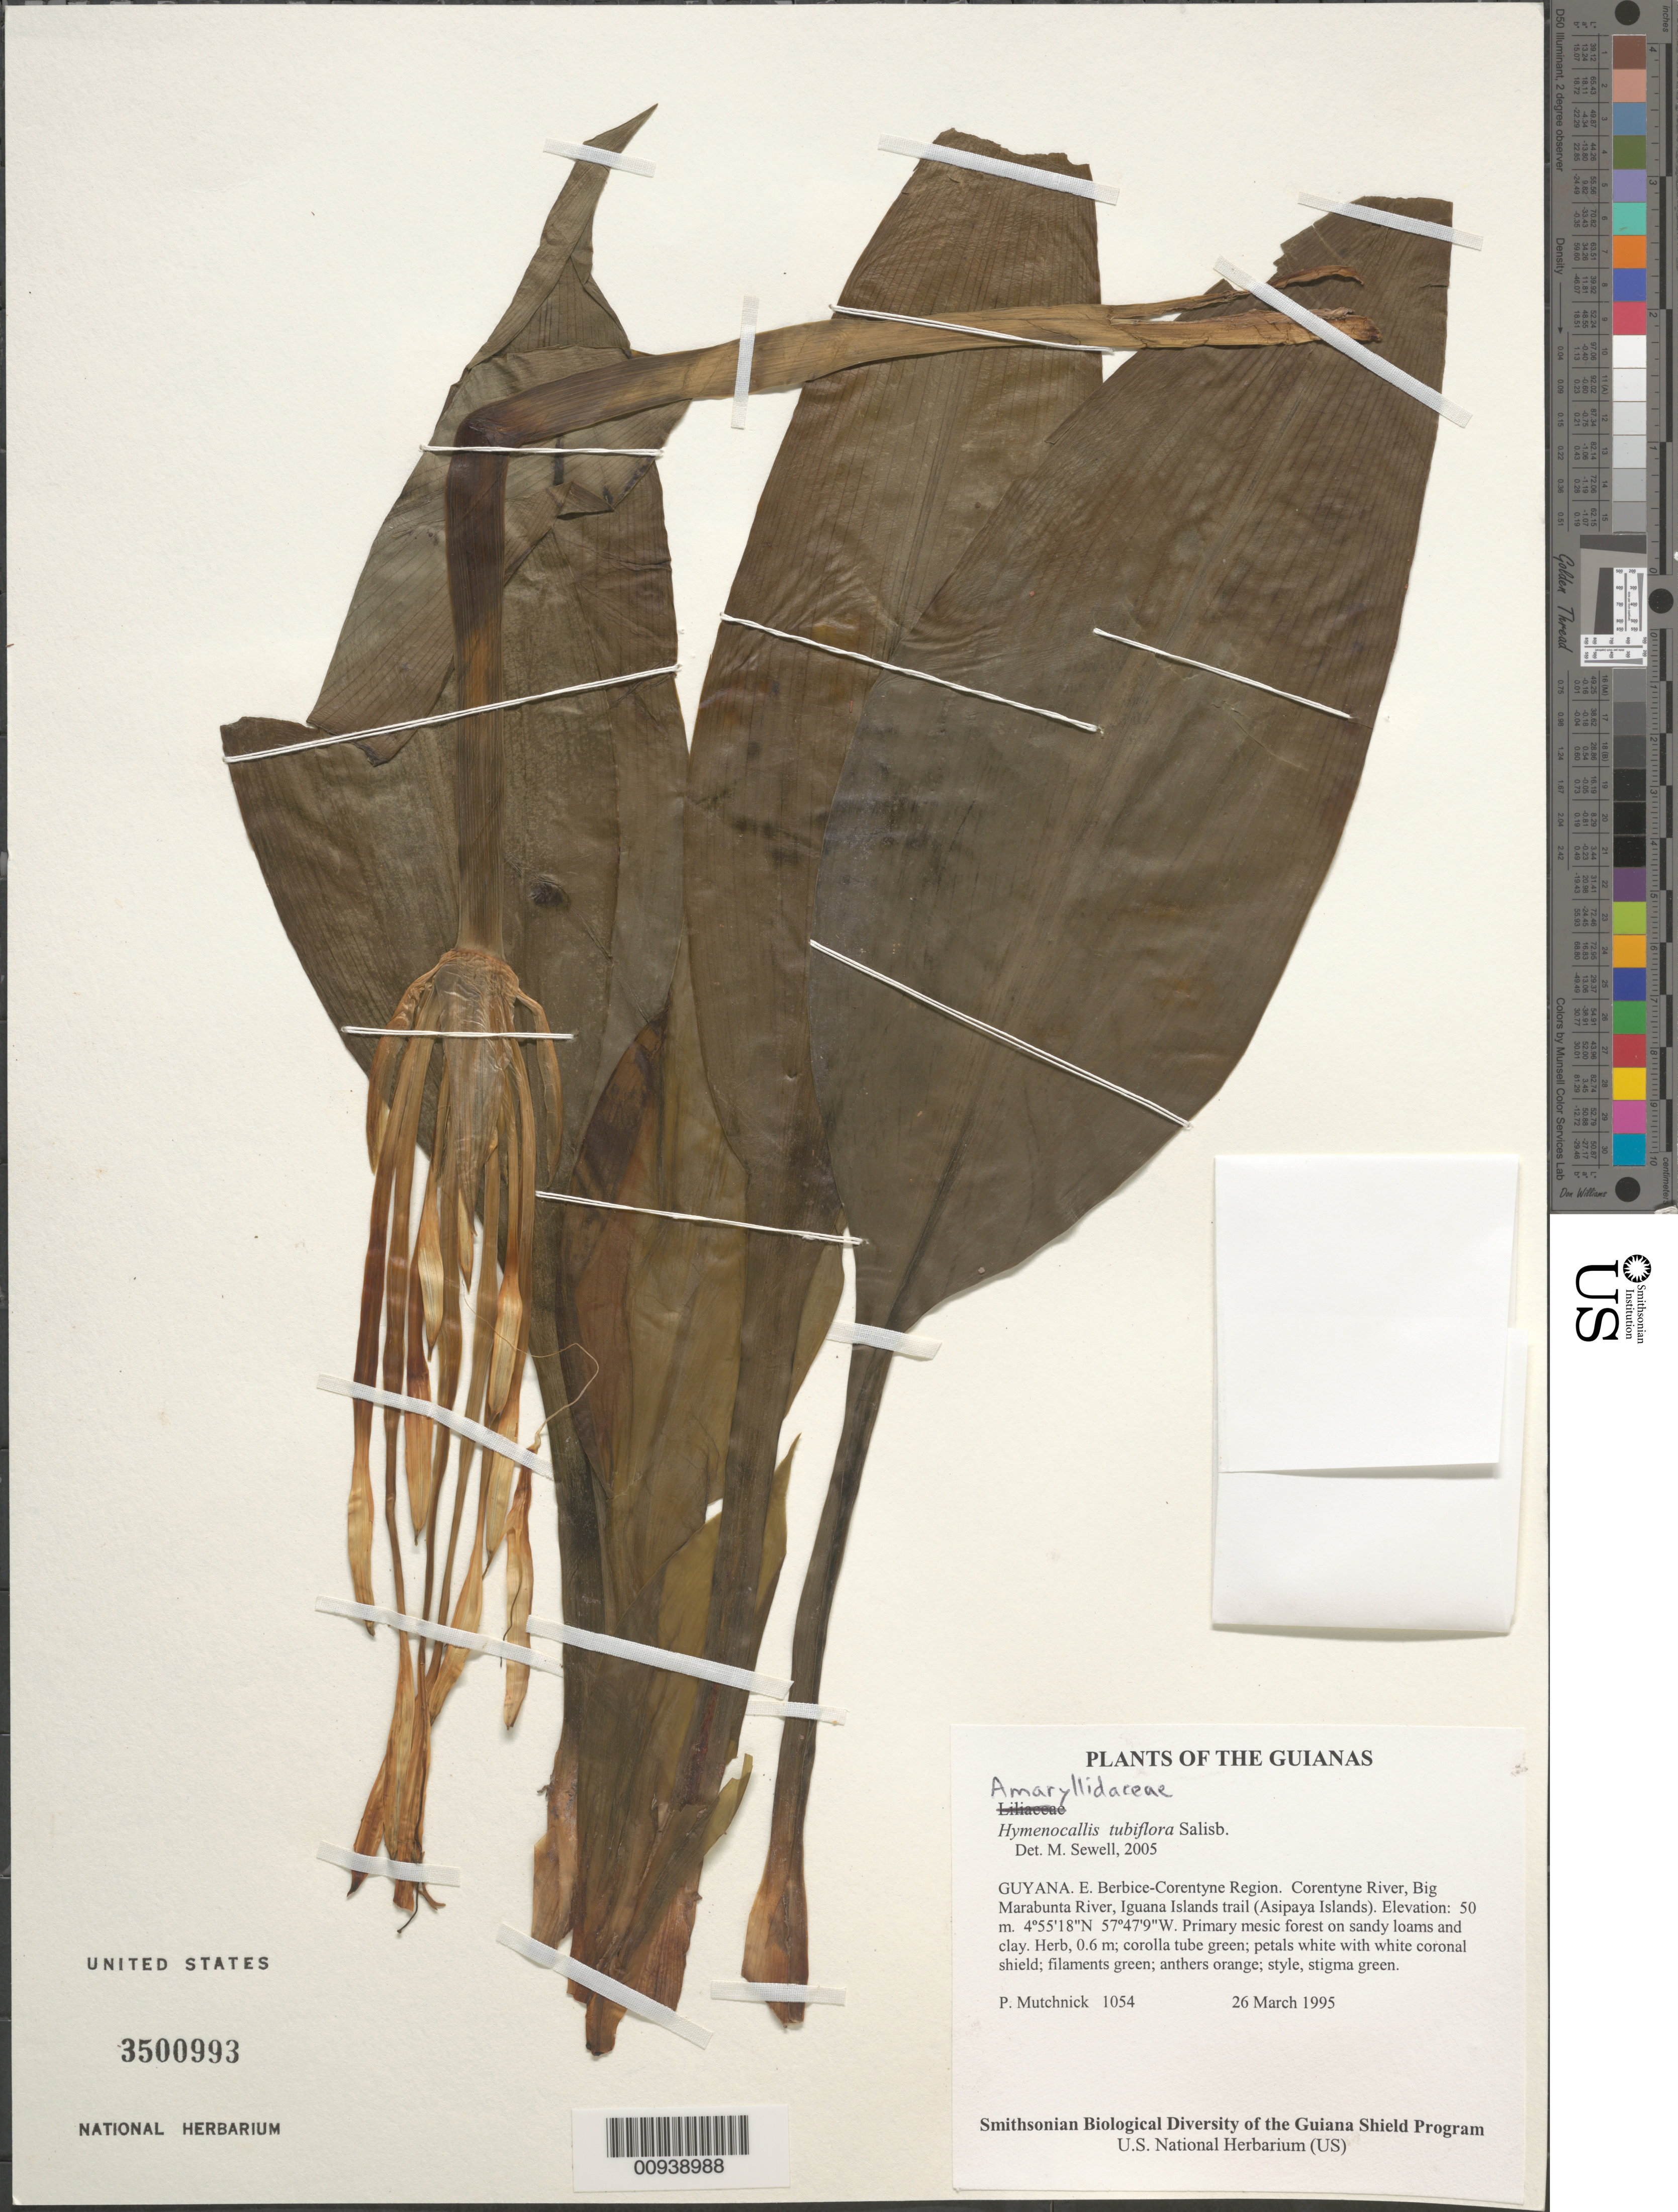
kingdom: Plantae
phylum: Tracheophyta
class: Liliopsida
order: Asparagales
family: Amaryllidaceae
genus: Hymenocallis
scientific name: Hymenocallis tubiflora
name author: Salisb.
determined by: DeFilipps, R. A.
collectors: P. Mutchnick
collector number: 1054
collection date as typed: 26 March 1995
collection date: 1995-03-26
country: Guyana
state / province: E. Berbice-Corentyne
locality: Corentyne River, Big Marabunta River, Iguana Islands trail (Asipaya Islands)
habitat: Primary mesic forest on sandy loams and clay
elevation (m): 50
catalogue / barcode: US 3500993